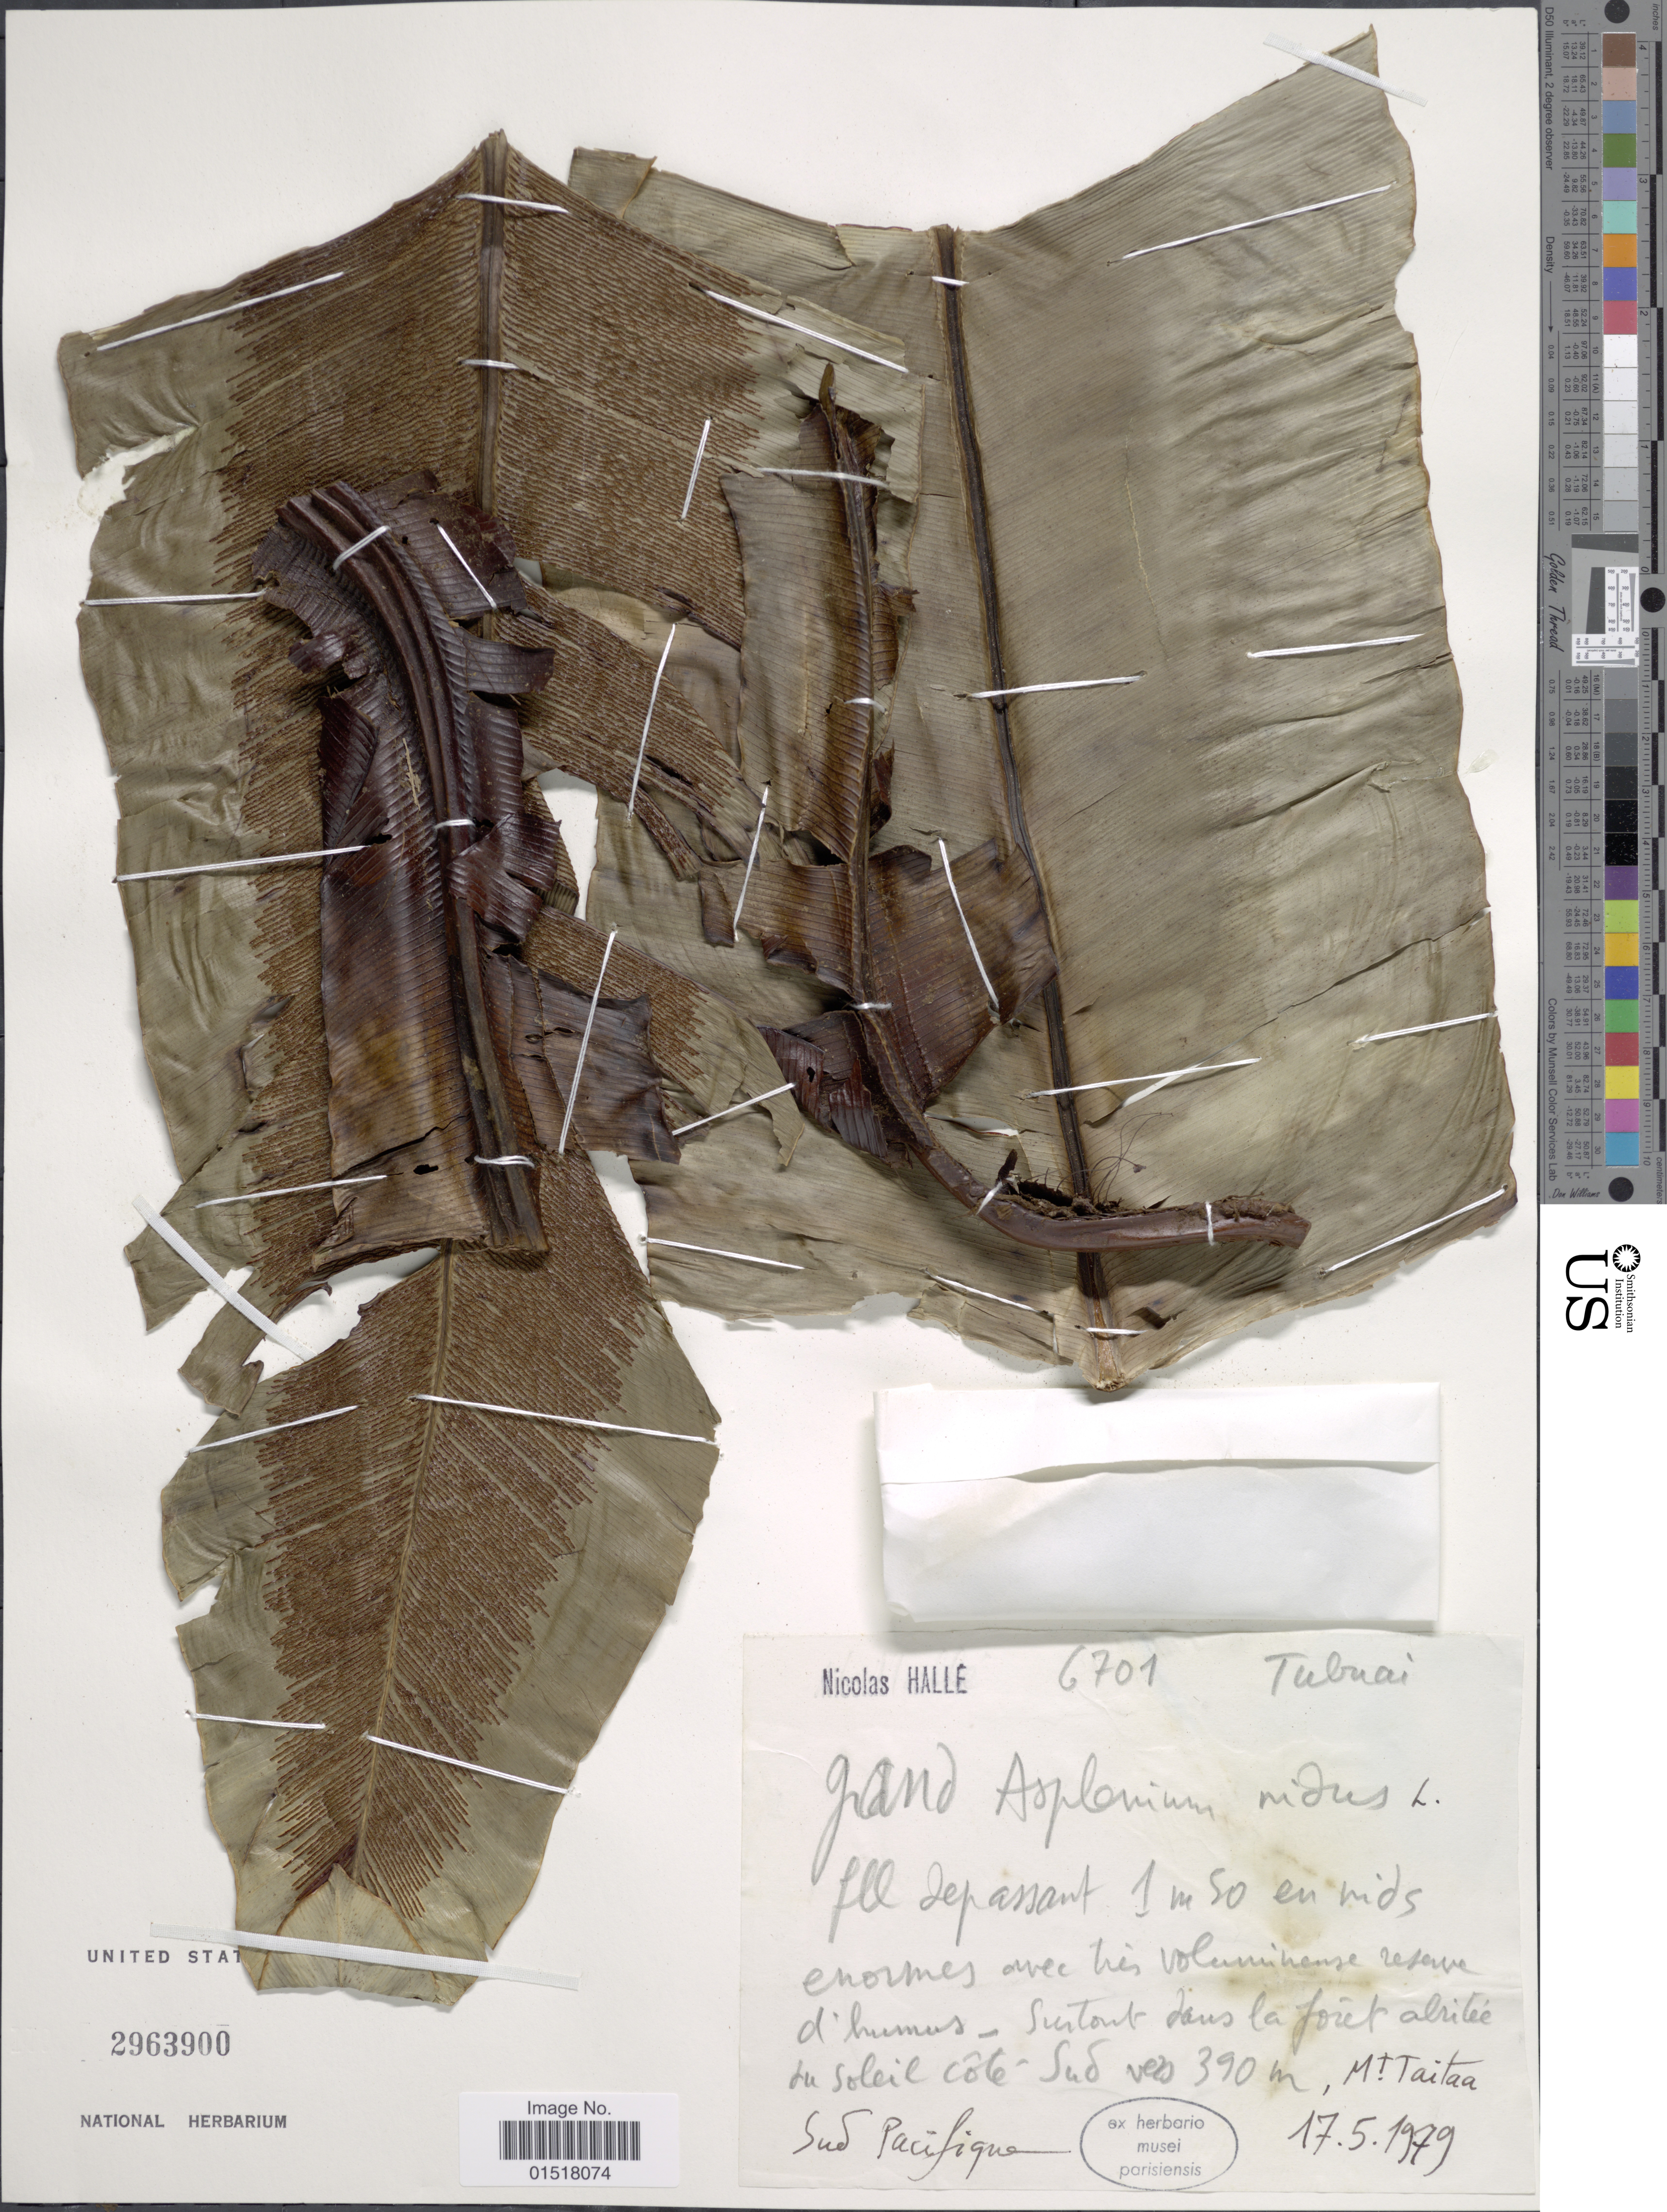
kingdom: Plantae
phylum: Tracheophyta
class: Polypodiopsida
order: Polypodiales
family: Aspleniaceae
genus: Asplenium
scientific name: Asplenium australasicum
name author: (Sm.) Hook.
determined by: Florence, J.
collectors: N. Hallé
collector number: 6701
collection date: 1979-05-17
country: French Polynesia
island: Tubuai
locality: Sur tout dans la forêt alritee du Soleil Côte Sud, Mt. Taitaa. [interpreted]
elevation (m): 390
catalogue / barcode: US 2963900